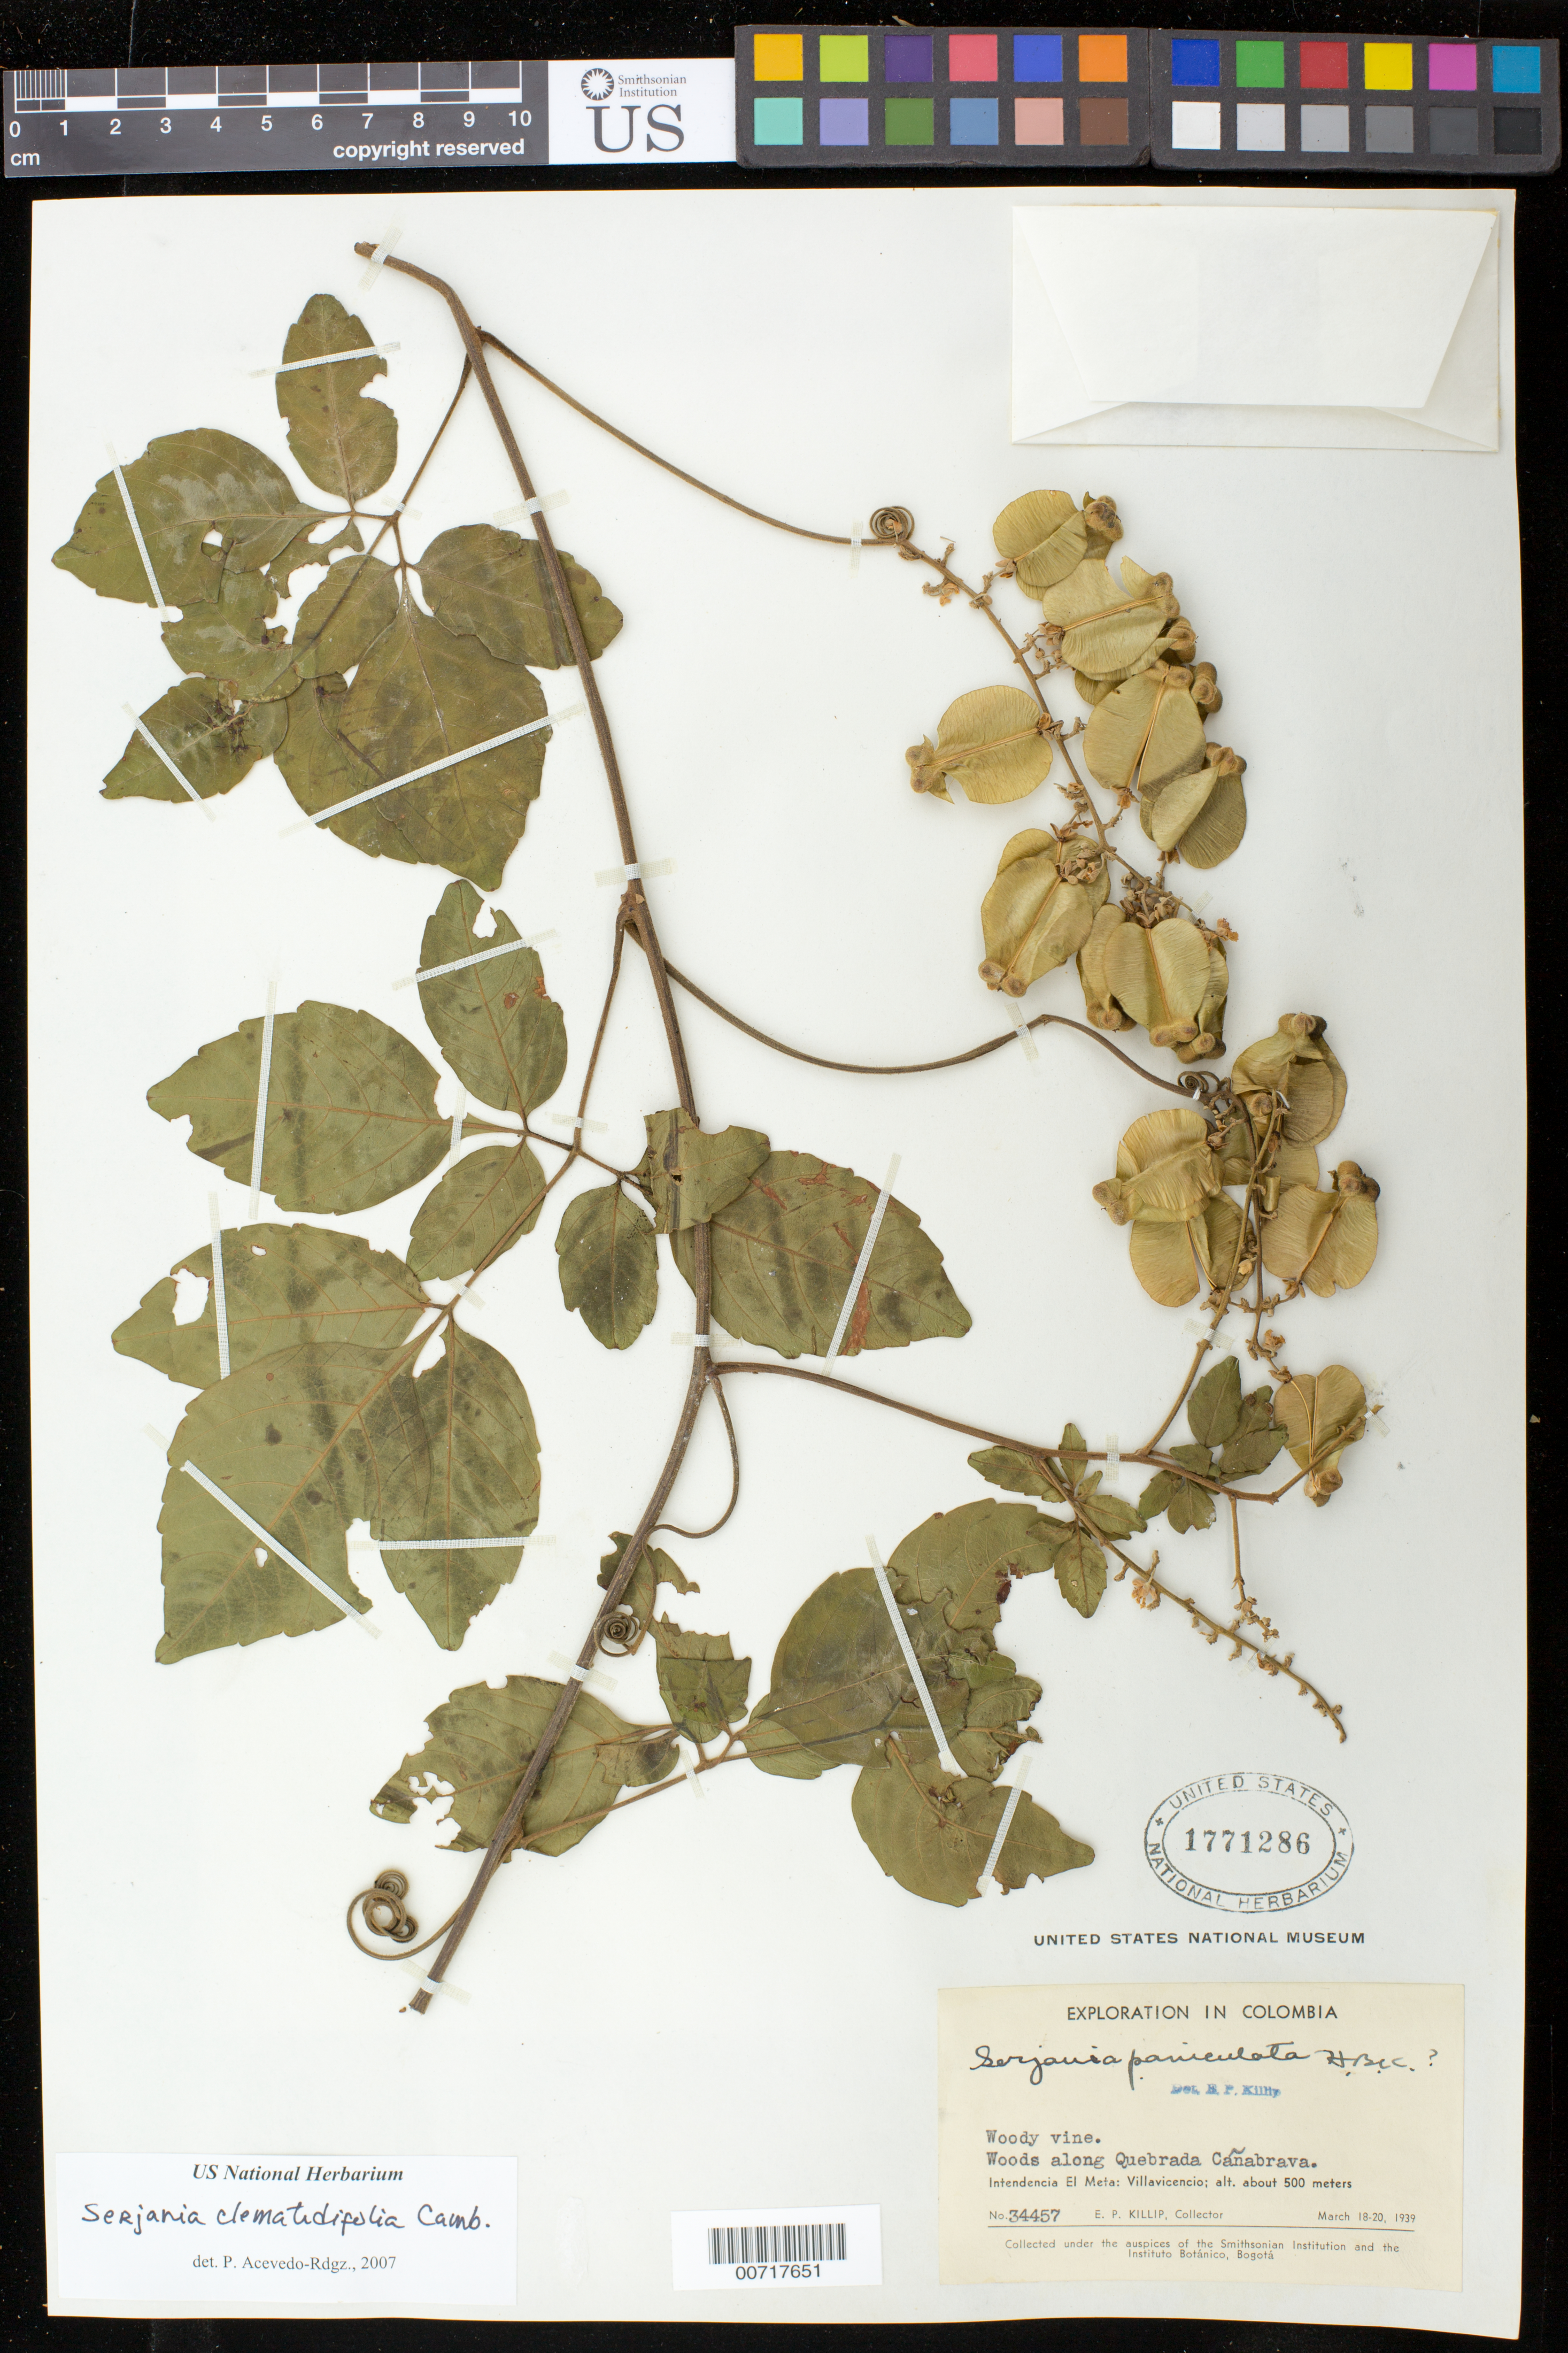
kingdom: Plantae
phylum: Tracheophyta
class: Magnoliopsida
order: Sapindales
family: Sapindaceae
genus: Serjania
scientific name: Serjania pyramidata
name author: Radlk.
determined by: Acevedo-Rodriguez, P., (US), Smithsonian Institution - National Museum of Natural History (UNITED STATES)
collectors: E. P. Killip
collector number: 30814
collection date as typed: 18 Mar 1939 to 20 Mar 1939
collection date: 1939-03-18/1939-03-20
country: Colombia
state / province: Meta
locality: Villevicencio, along Quebrada Cañabrava.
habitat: Woods.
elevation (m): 500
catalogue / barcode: US 2709349